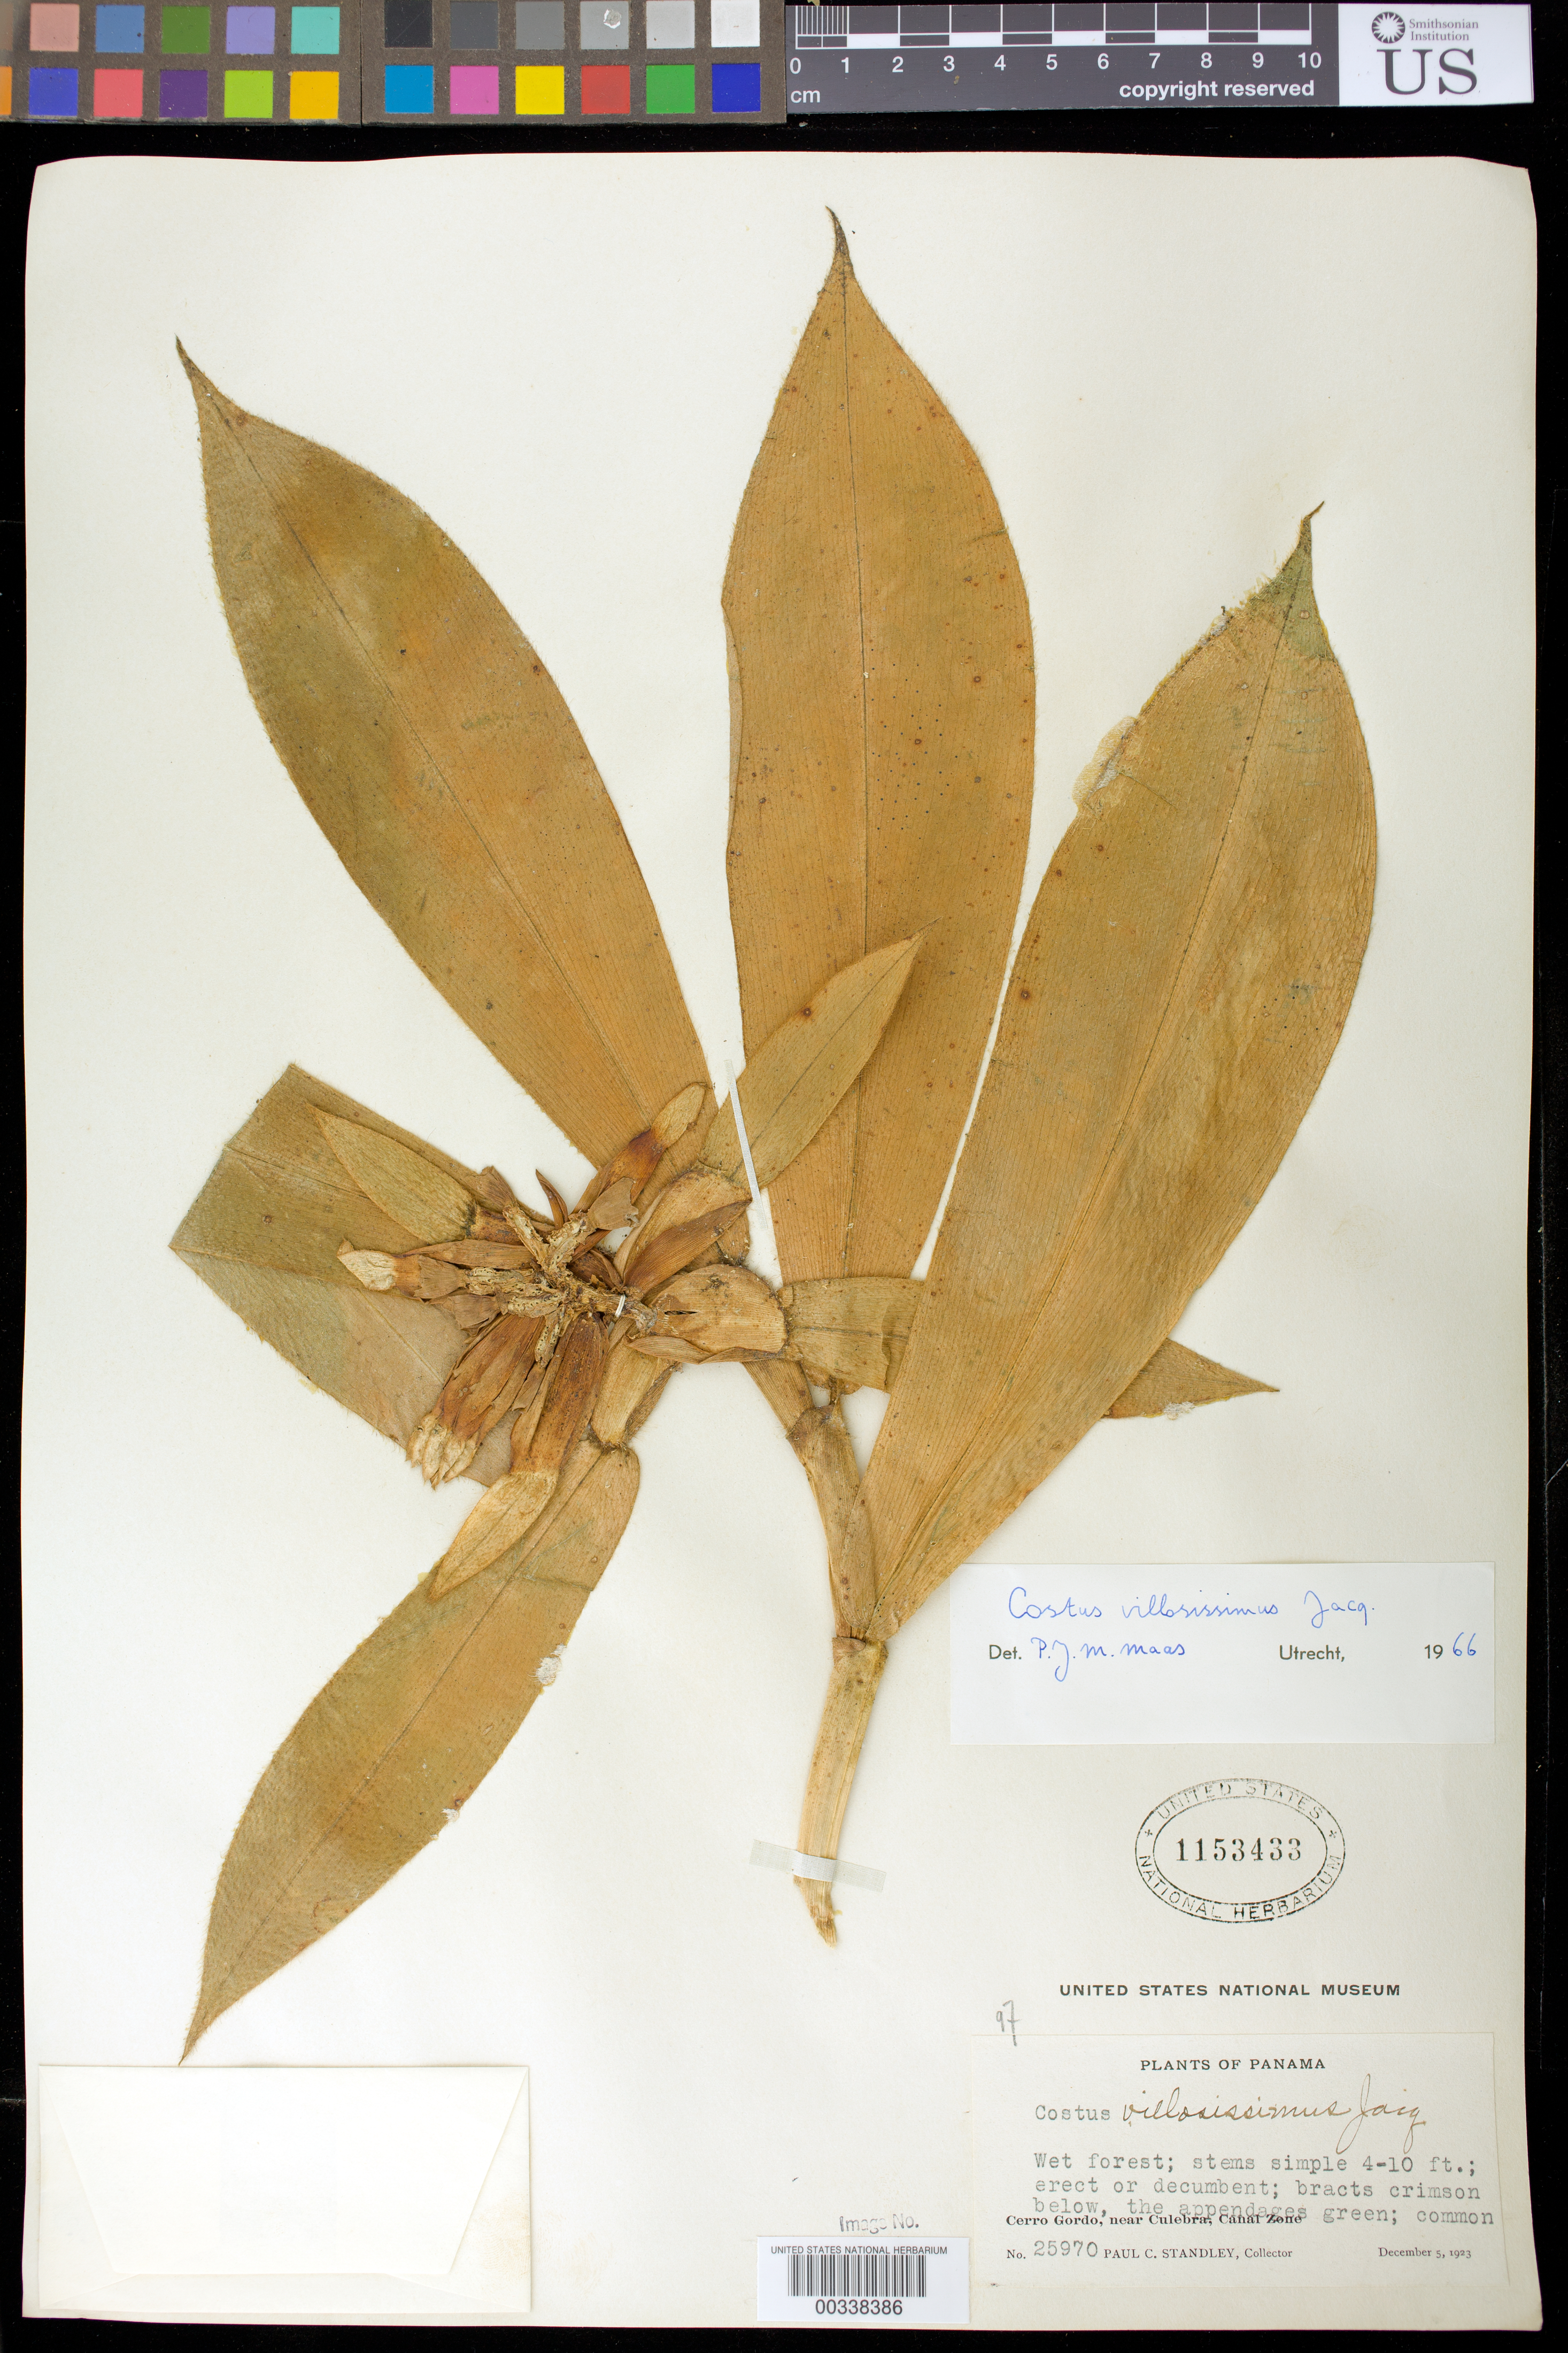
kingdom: Plantae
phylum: Tracheophyta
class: Liliopsida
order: Zingiberales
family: Costaceae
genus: Costus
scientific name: Costus villosissimus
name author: Jacq.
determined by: Maas, Paul J. M.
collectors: P. C. Standley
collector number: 25970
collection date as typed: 05 Dec 1923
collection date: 1923-12-05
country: Panama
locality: Cerro Gordo; near Culebra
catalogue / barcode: US 1153433